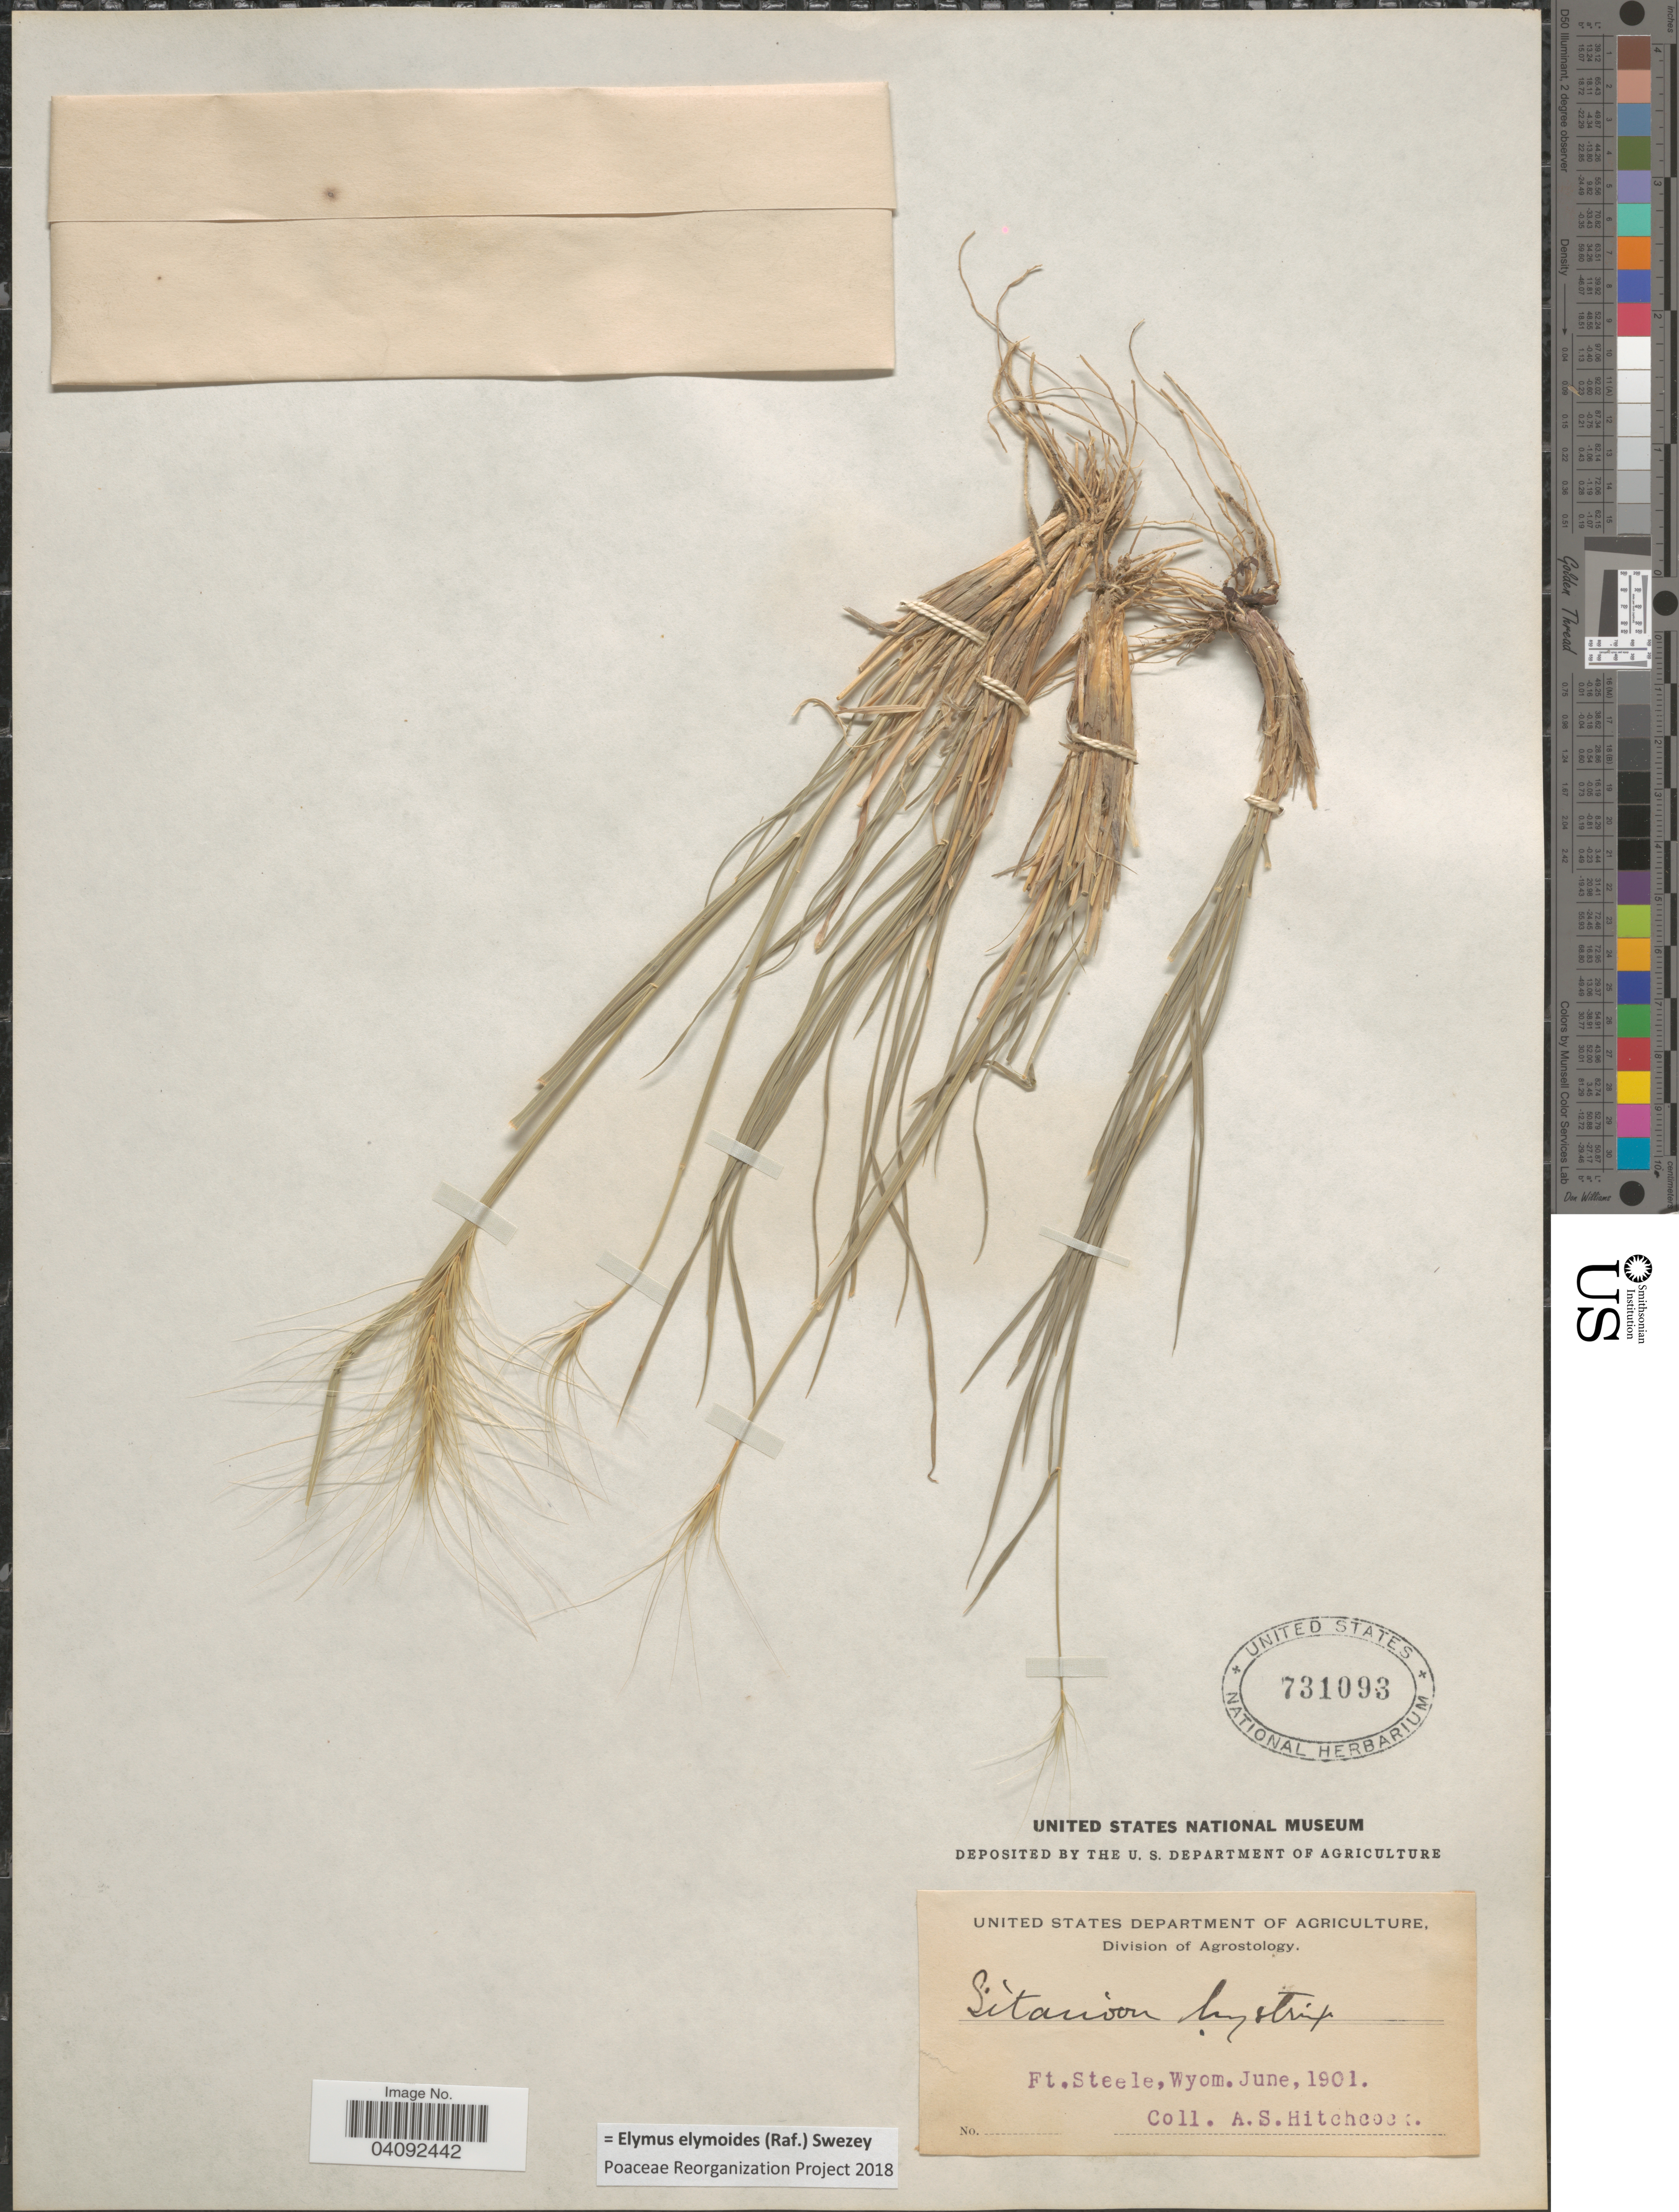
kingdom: Plantae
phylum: Tracheophyta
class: Liliopsida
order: Poales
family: Poaceae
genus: Elymus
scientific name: Elymus elymoides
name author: (Raf.) Swezey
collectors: A. S. Hitchcock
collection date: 1901-06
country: United States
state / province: Wyoming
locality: Ft.Steele.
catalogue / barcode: US 731093